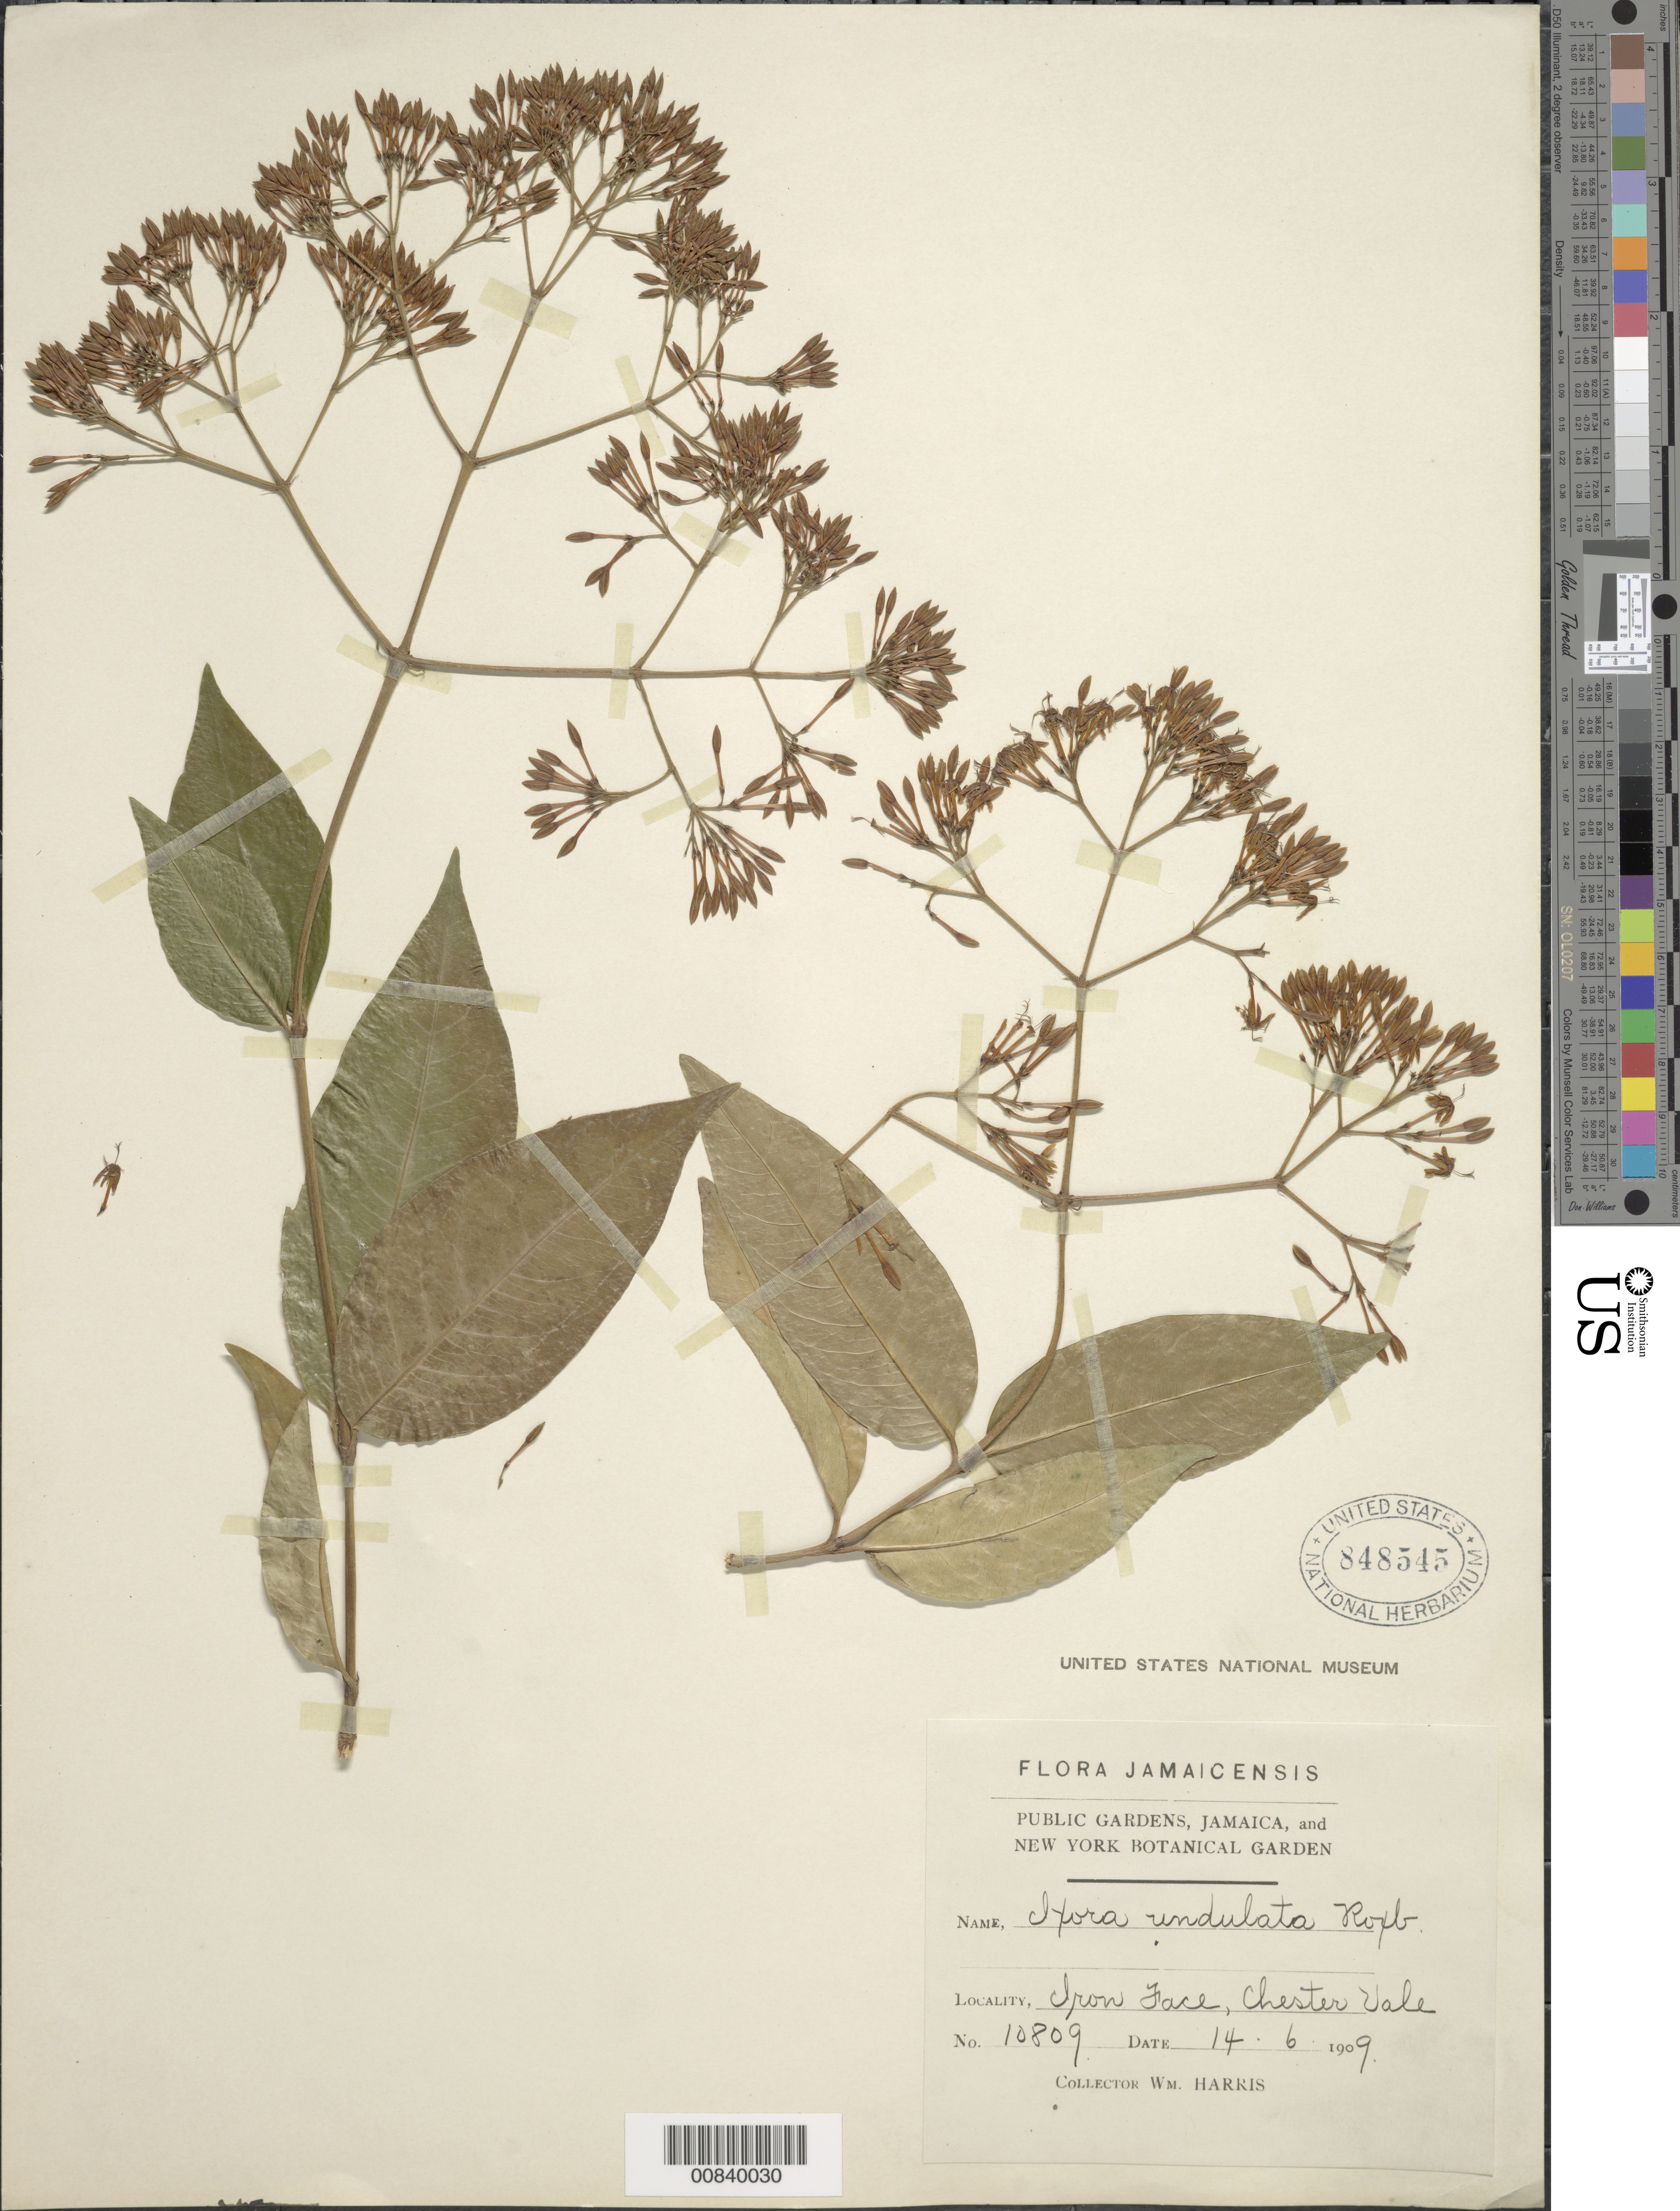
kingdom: Plantae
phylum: Tracheophyta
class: Magnoliopsida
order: Gentianales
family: Rubiaceae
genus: Ixora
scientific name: Ixora undulata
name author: Roxb.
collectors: W. H. Harris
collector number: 10809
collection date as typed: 14 Jun 1909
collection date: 1909-06-14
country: Jamaica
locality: Iron Face, chester Vale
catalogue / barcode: US 848545